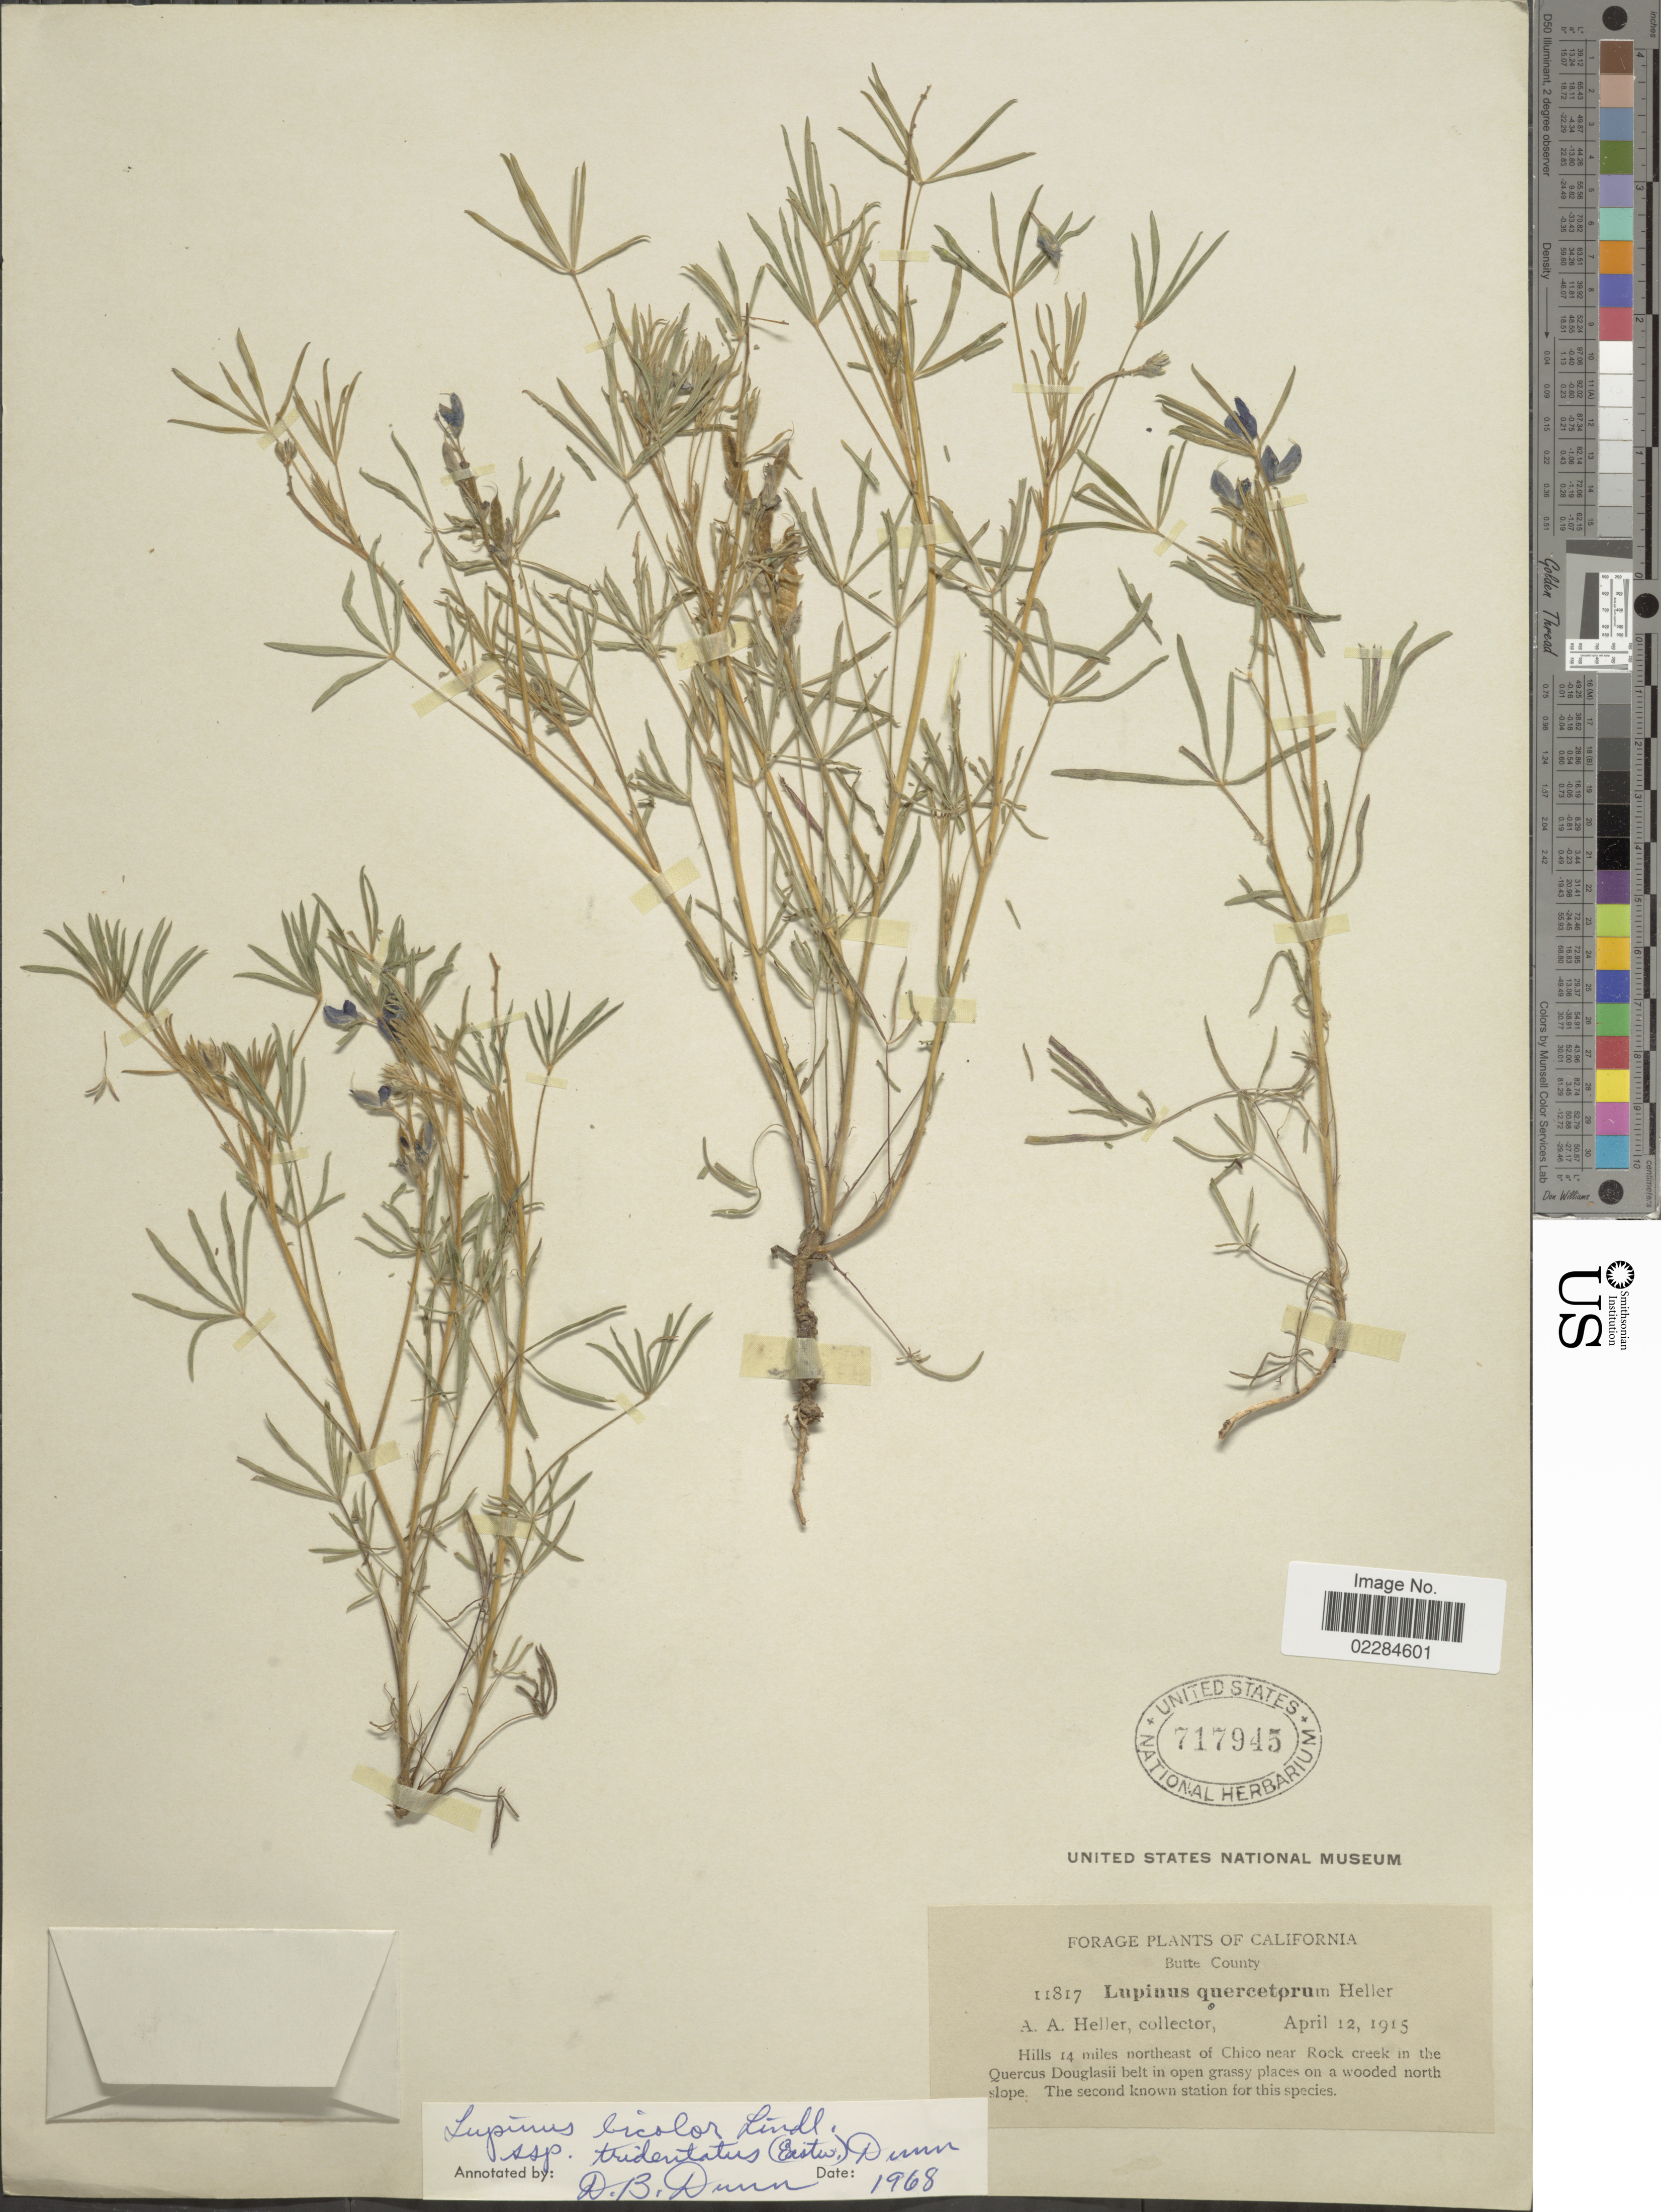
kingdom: Plantae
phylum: Tracheophyta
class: Magnoliopsida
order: Fabales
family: Fabaceae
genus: Lupinus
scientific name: Lupinus bicolor var. tridentatus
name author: Lindl.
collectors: A. A. Heller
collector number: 11817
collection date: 1915-04-12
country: United States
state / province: California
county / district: Butte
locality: Butte County, hills 14 miles northeast of Chico near Rock creek in the Quercus Douglasii belt in open grassy places on a wooded north slope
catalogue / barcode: US 717945